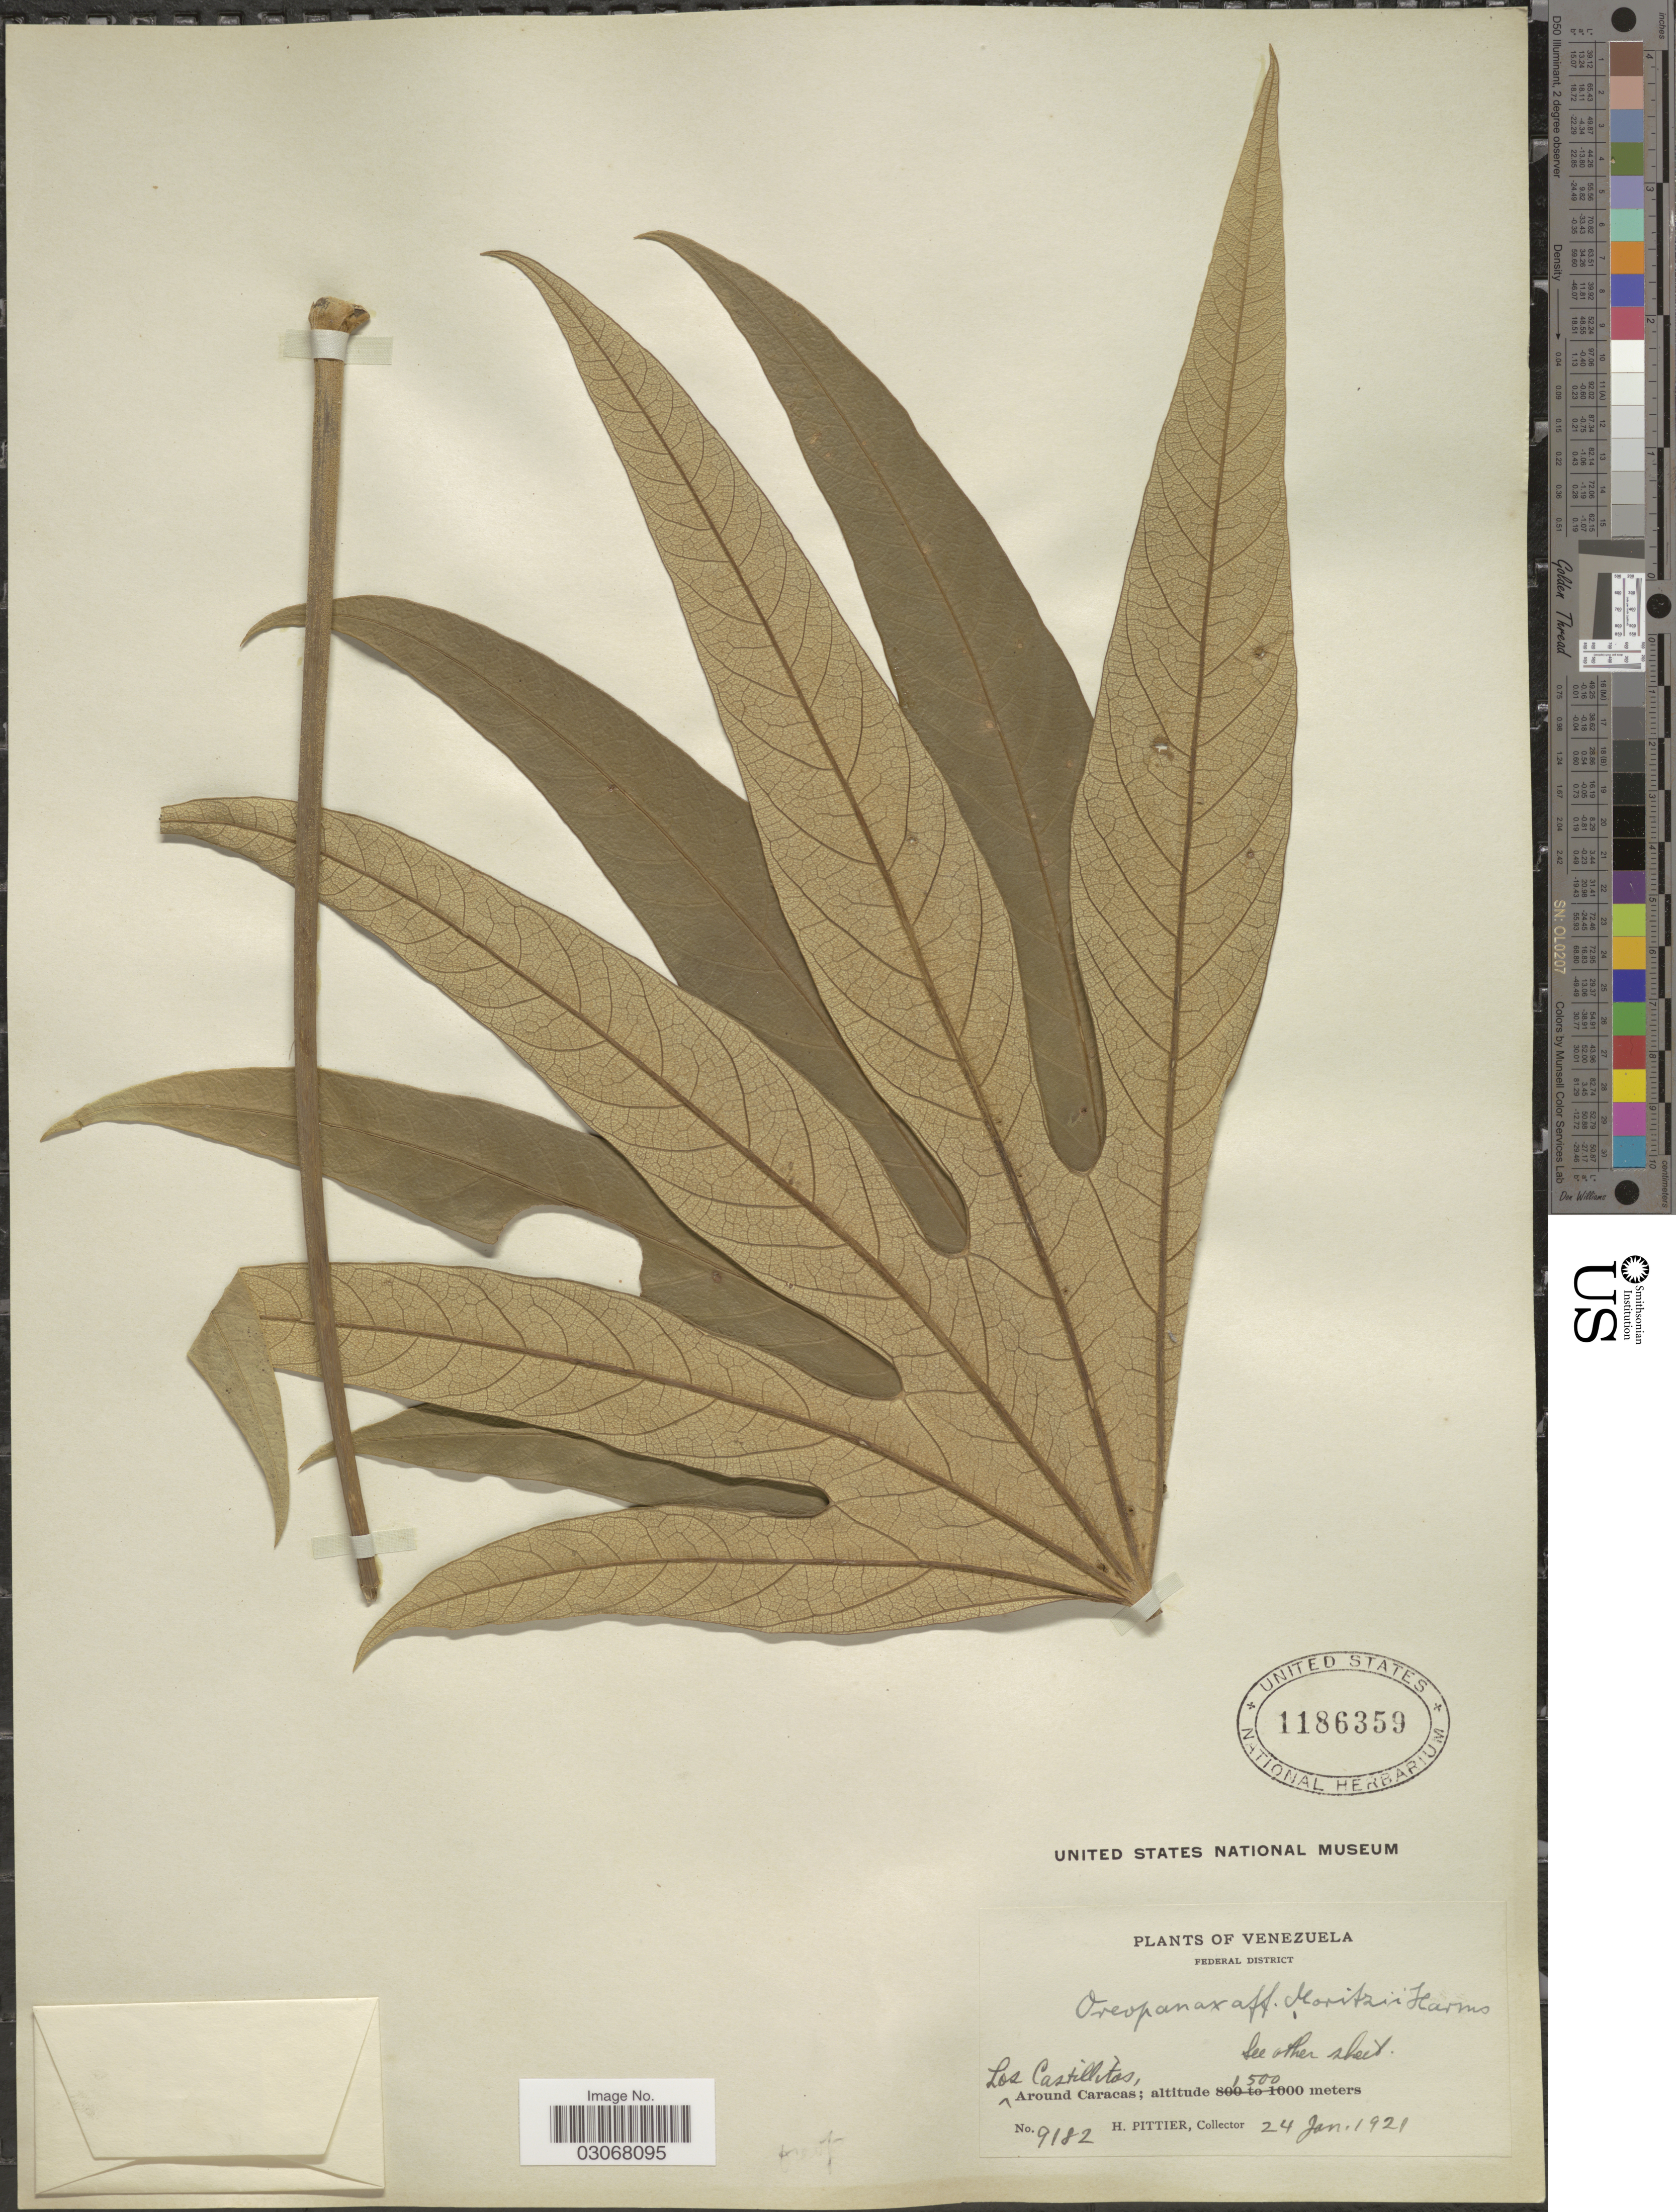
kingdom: Plantae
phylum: Tracheophyta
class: Magnoliopsida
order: Apiales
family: Araliaceae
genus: Oreopanax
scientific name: Oreopanax reticulatus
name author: (Willd. ex Schult.) Decne. & Planch.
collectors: H. F. Pittier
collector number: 9182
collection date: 1921-01-24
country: Venezuela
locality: Federal District. Los Castillitas, around Caracas.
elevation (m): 1500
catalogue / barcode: US 1186359